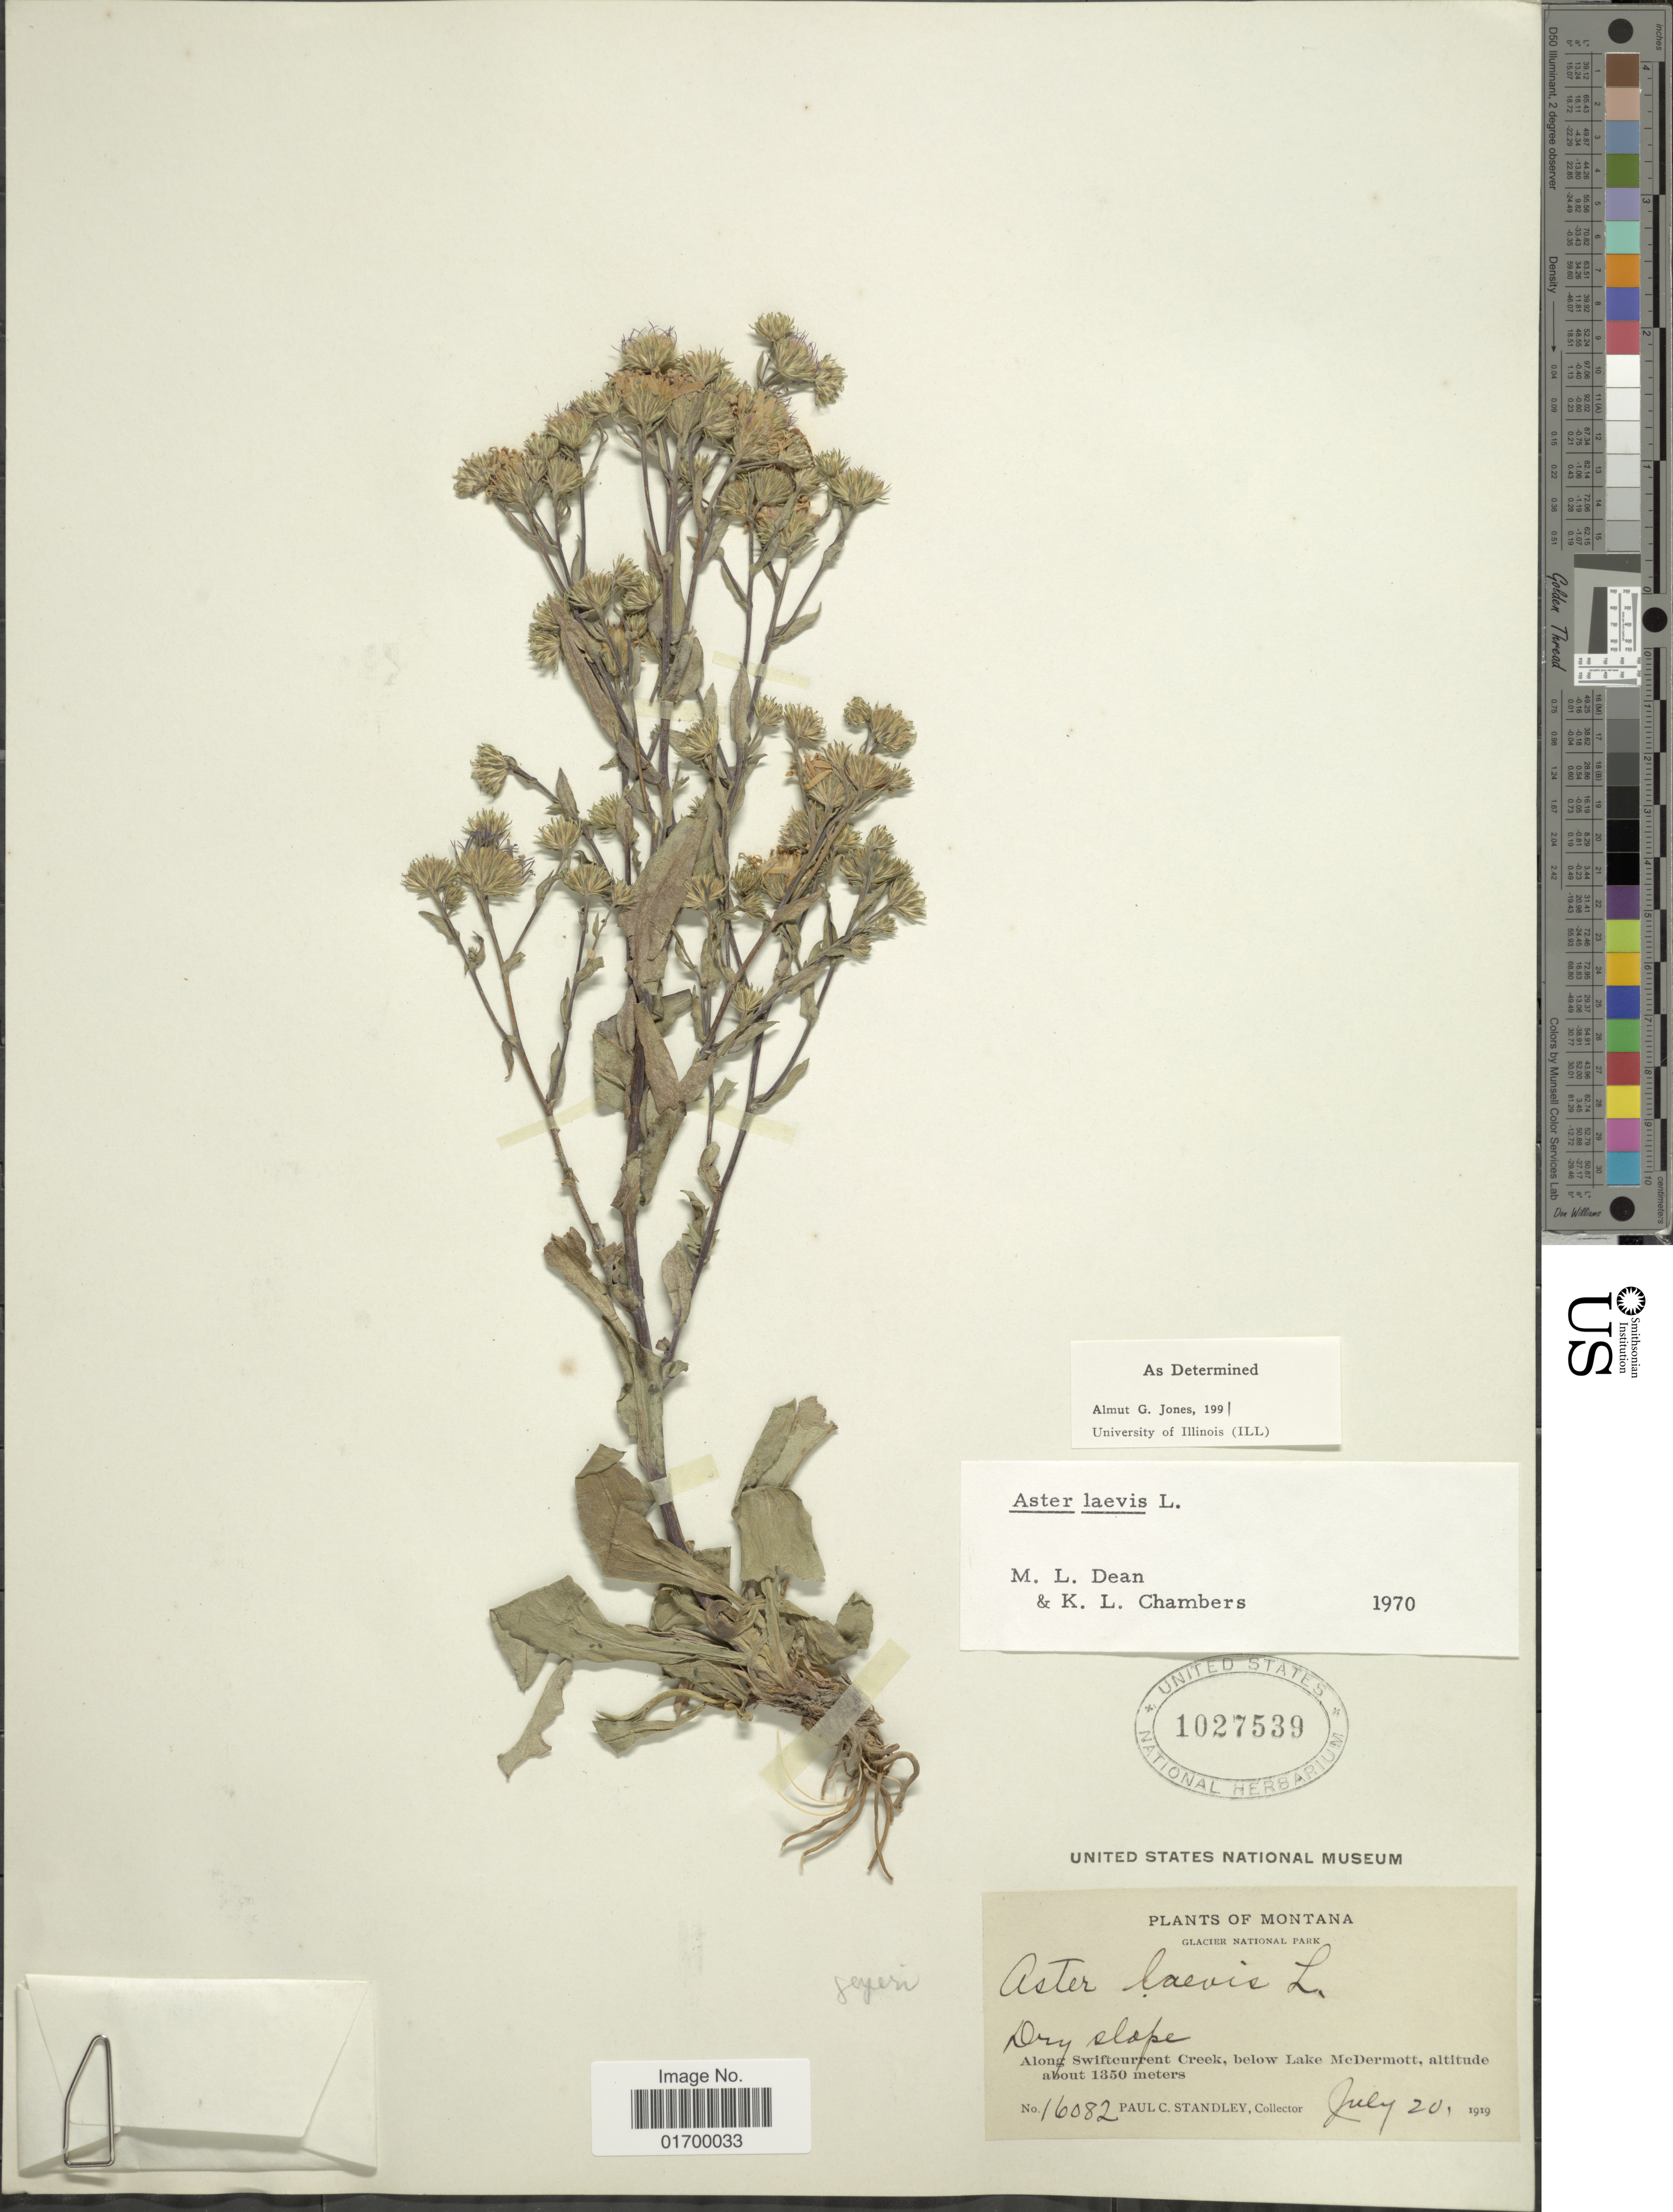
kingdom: Plantae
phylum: Tracheophyta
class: Magnoliopsida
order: Asterales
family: Asteraceae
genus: Symphyotrichum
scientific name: Symphyotrichum laeve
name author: (L.) Á. Löve & D. Löve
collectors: P. C. Standley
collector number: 16082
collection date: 1919-07-20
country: United States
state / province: Montana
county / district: Glacier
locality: Glacier National Park, along Swiftcurrent Creek, below Lake McDermott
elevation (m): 1350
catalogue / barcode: US 1027539